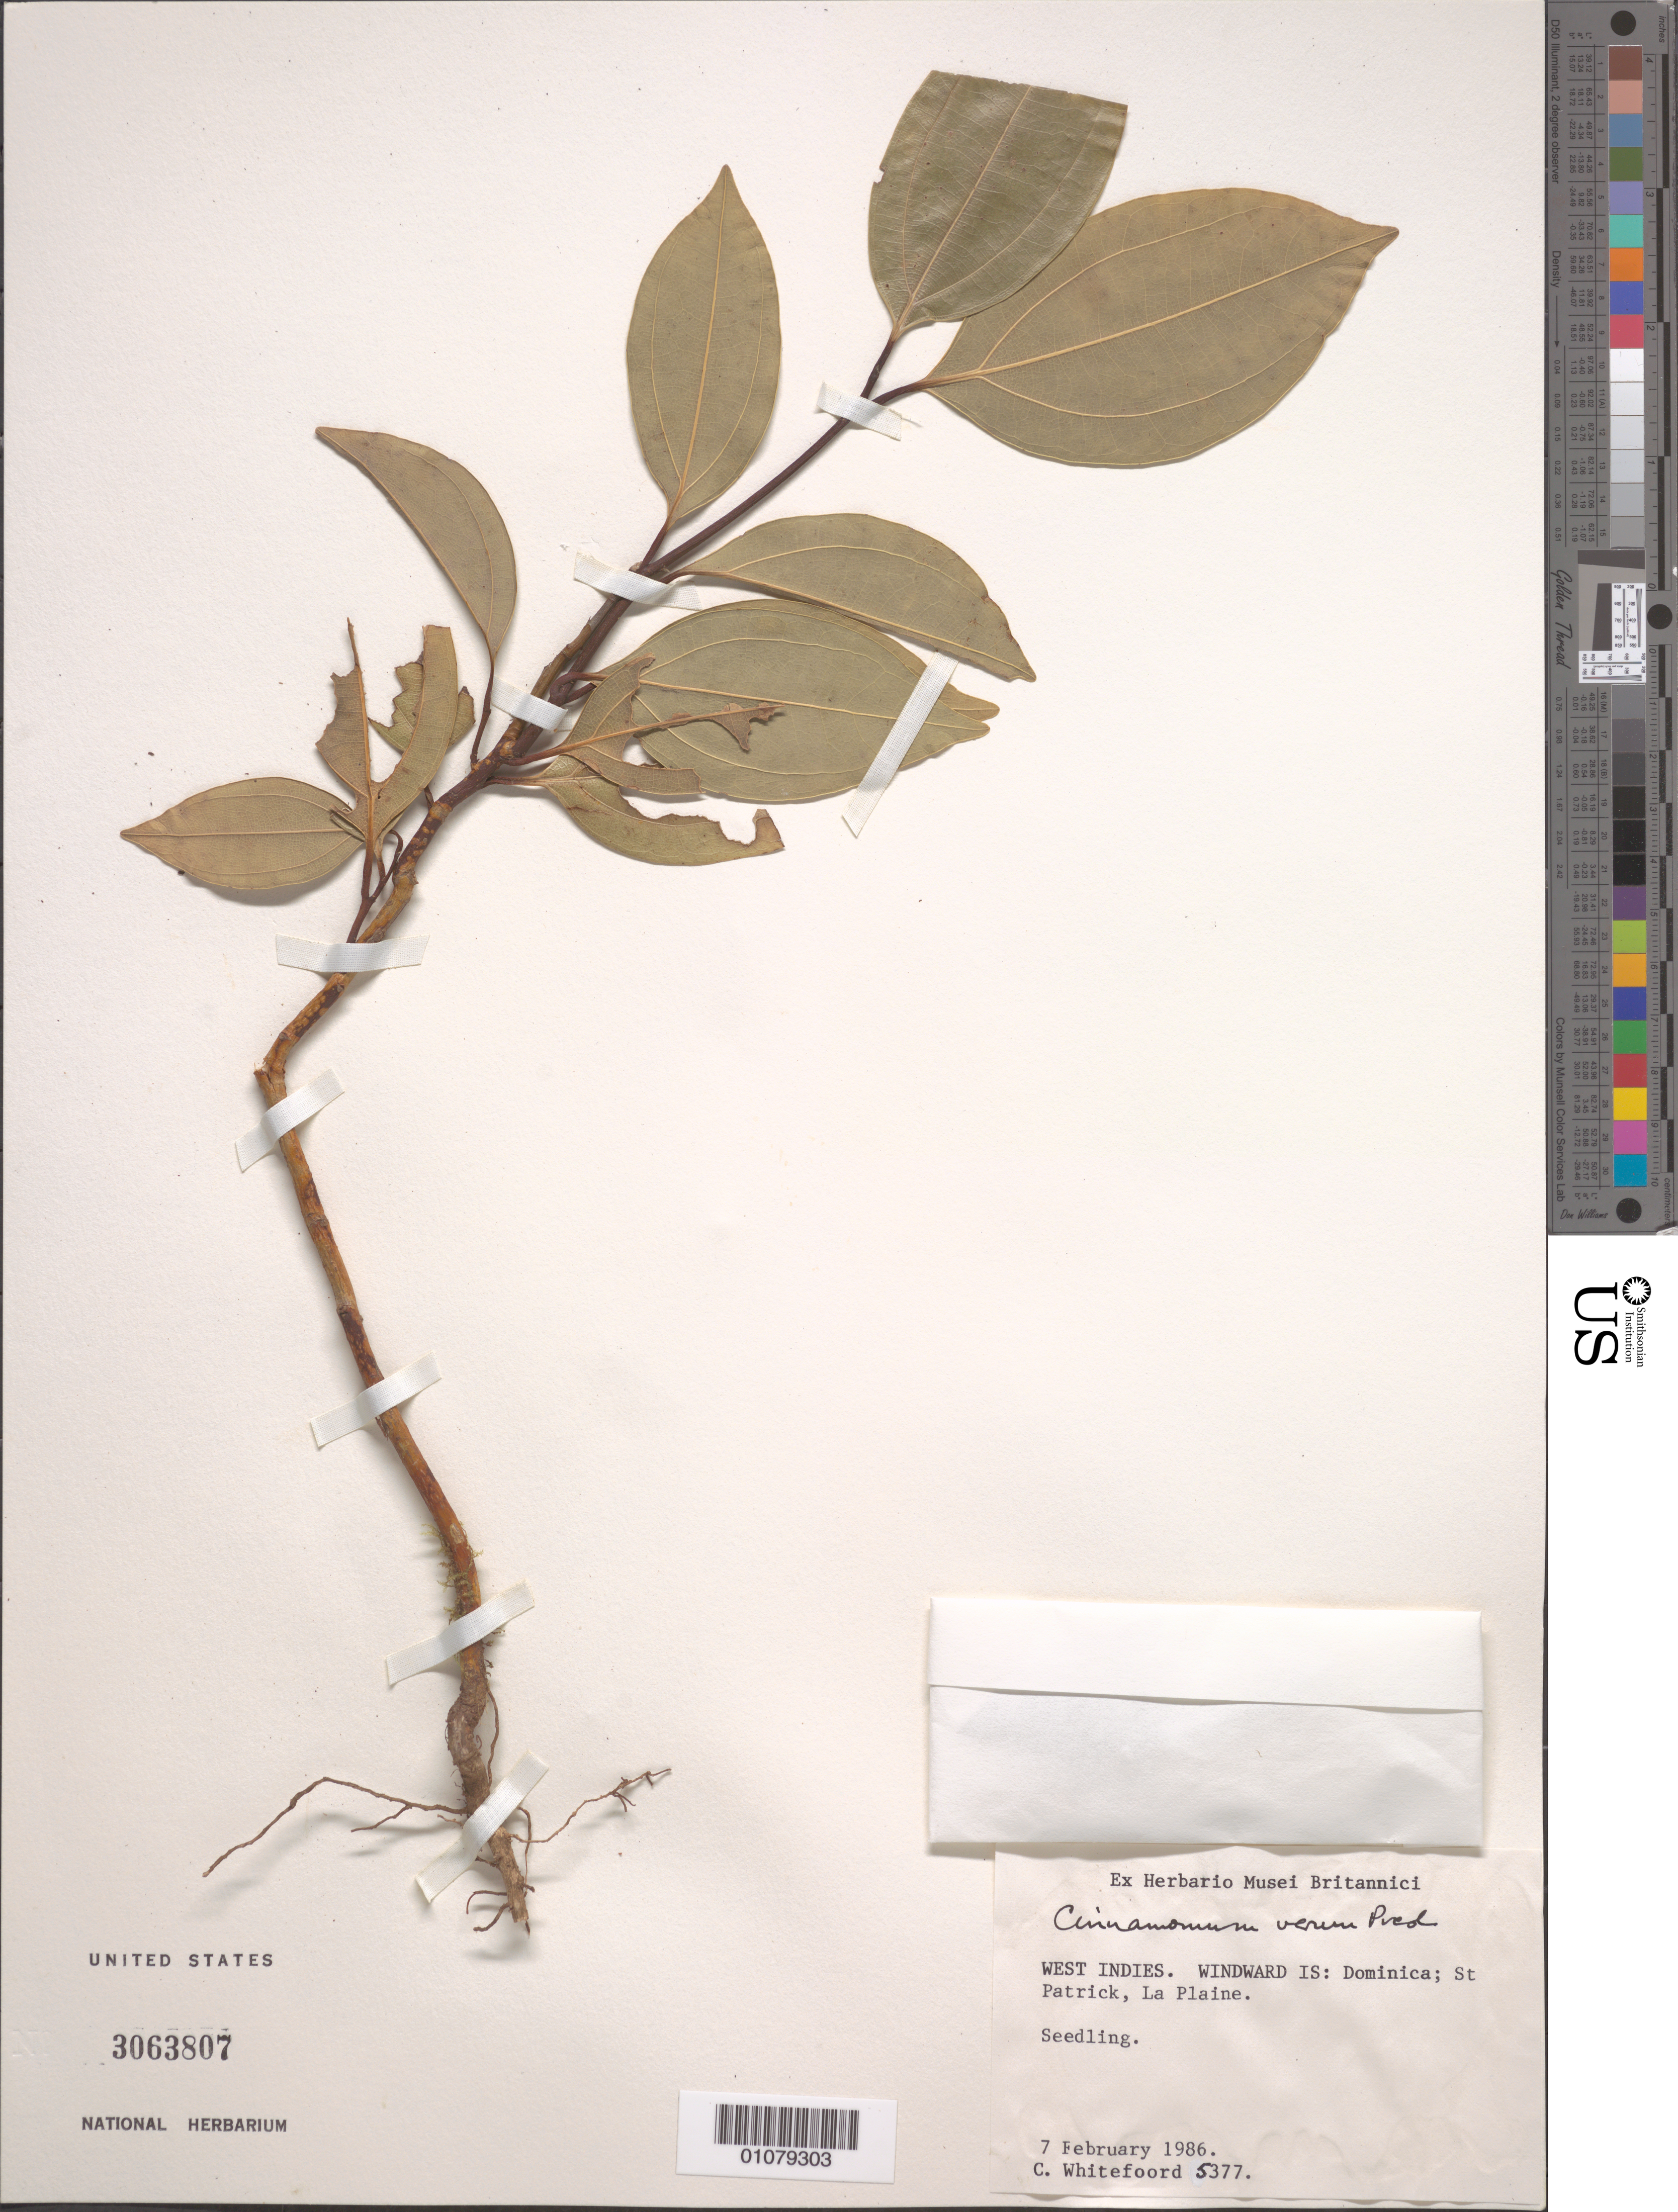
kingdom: Plantae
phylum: Tracheophyta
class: Magnoliopsida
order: Laurales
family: Lauraceae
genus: Cinnamomum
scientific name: Cinnamomum verum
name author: J. Presl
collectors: C. Whitefoord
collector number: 5377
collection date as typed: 07 Feb 1986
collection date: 1986-02-07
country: Dominica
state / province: St. Patrick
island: Dominica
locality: Windward Islands: Dominica; St Patrick, La Plaine.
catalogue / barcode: US 3063807